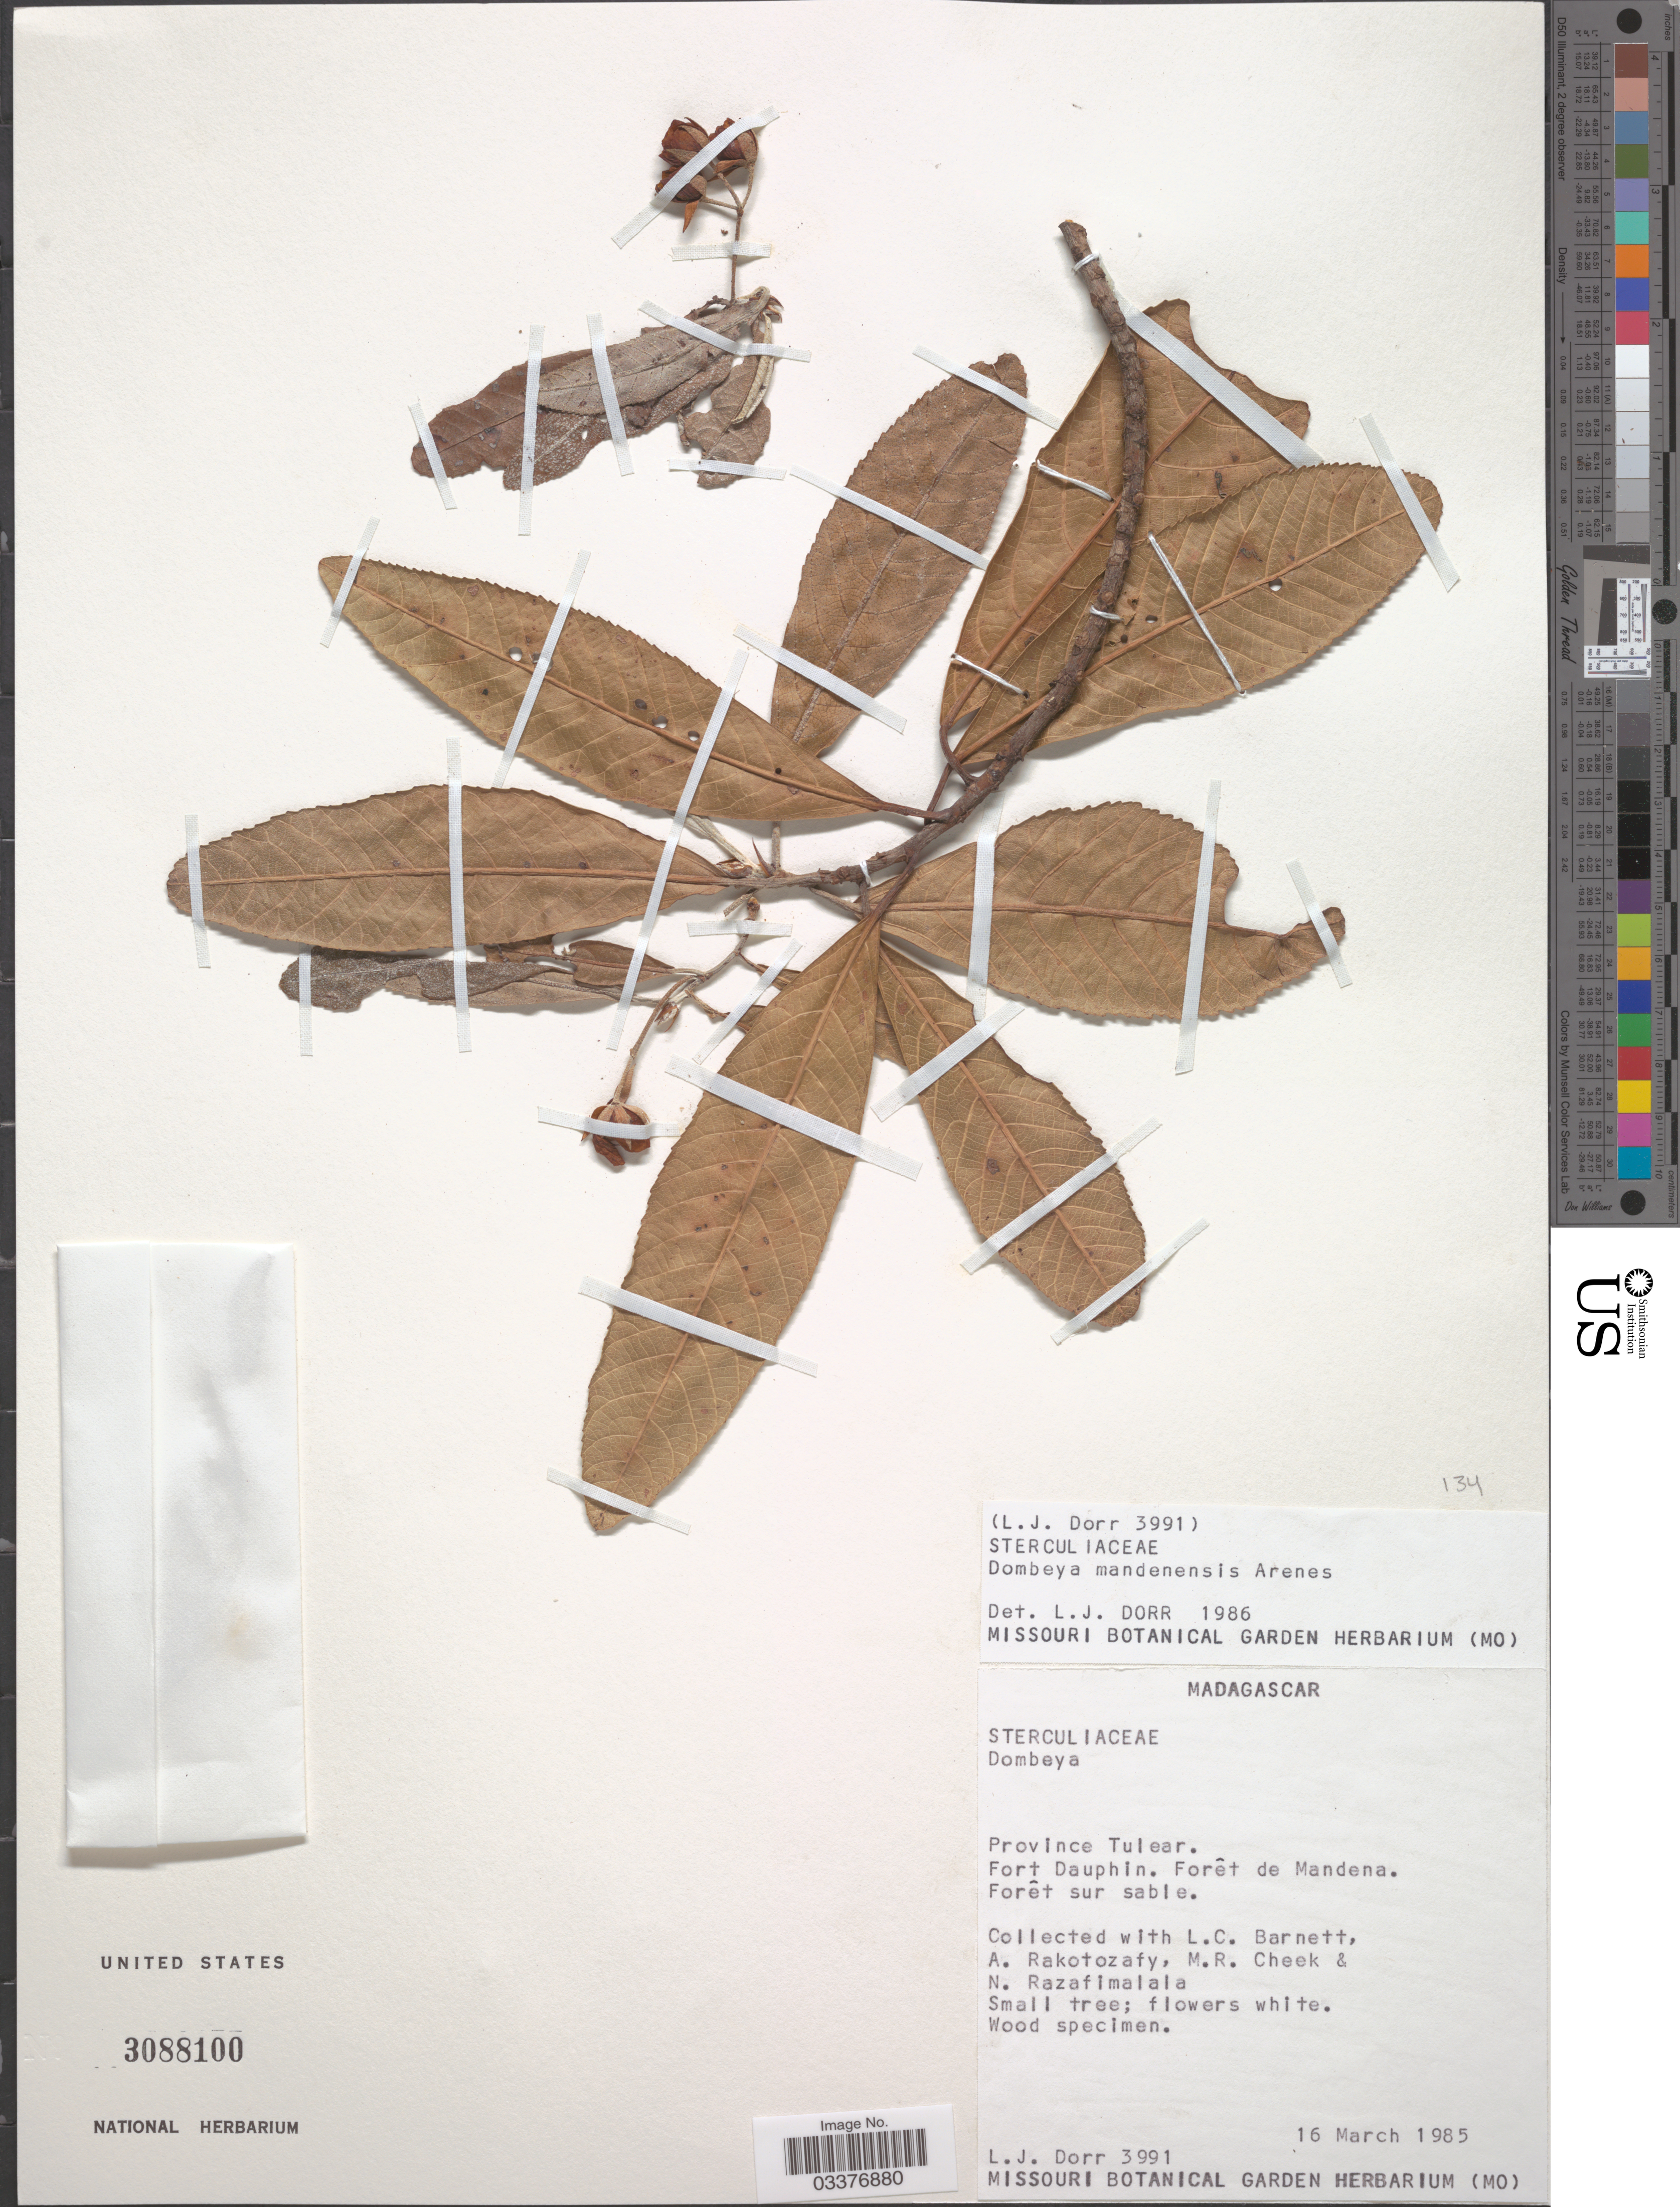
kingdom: Plantae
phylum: Tracheophyta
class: Magnoliopsida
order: Malvales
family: Malvaceae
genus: Dombeya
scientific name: Dombeya mandenensis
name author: Arènes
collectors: L. J. Dorr, L. C. Barnett, A. Rakotozafy, M. Cheek & N. Razafimalala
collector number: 3991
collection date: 1985-03-16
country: Madagascar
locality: Province Tulear. Fort Dauphin. Forêt de Mandena.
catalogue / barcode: US 3088100